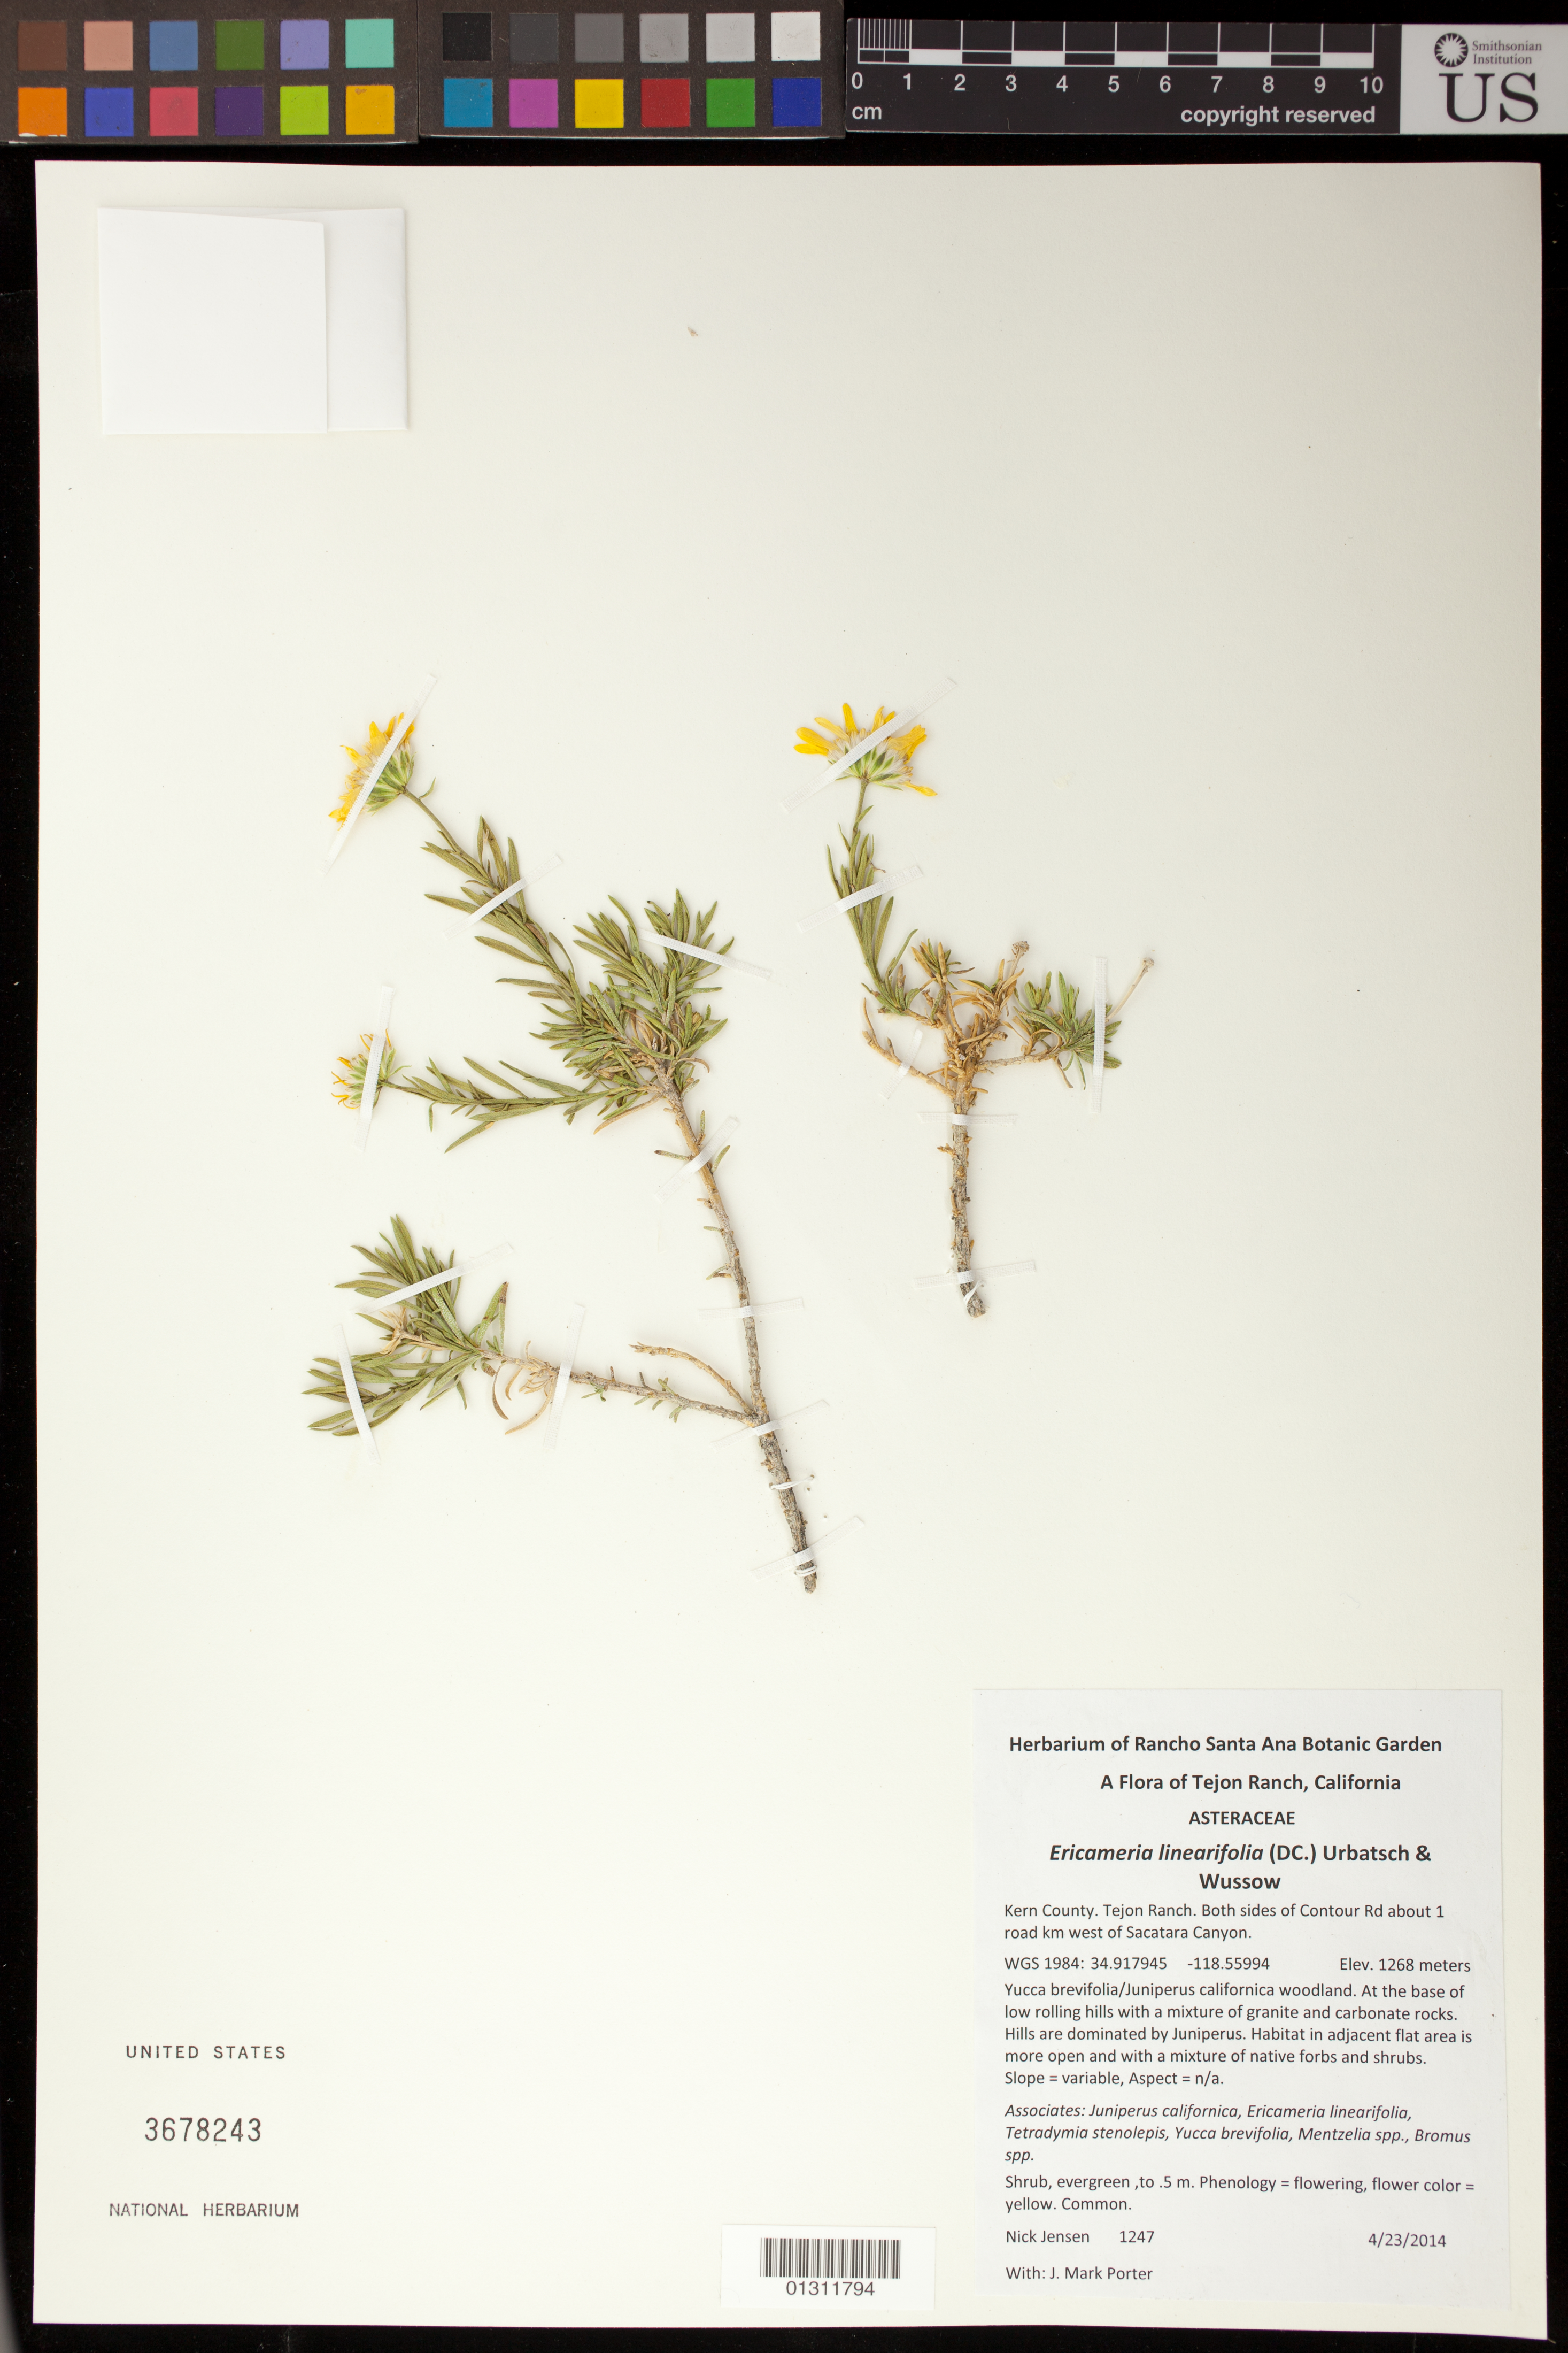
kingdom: Plantae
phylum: Tracheophyta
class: Magnoliopsida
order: Asterales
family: Asteraceae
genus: Ericameria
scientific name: Ericameria linearifolia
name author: (DC.) Urbatsch & Wussow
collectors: N. Jensen & J. M. Porter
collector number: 1247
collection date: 2014-04-23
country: United States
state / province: California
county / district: Kern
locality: Tejon Ranch, both sides of Contour Road aobut 1 road km west of Sacatara Canyon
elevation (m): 1268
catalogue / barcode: US 3678243